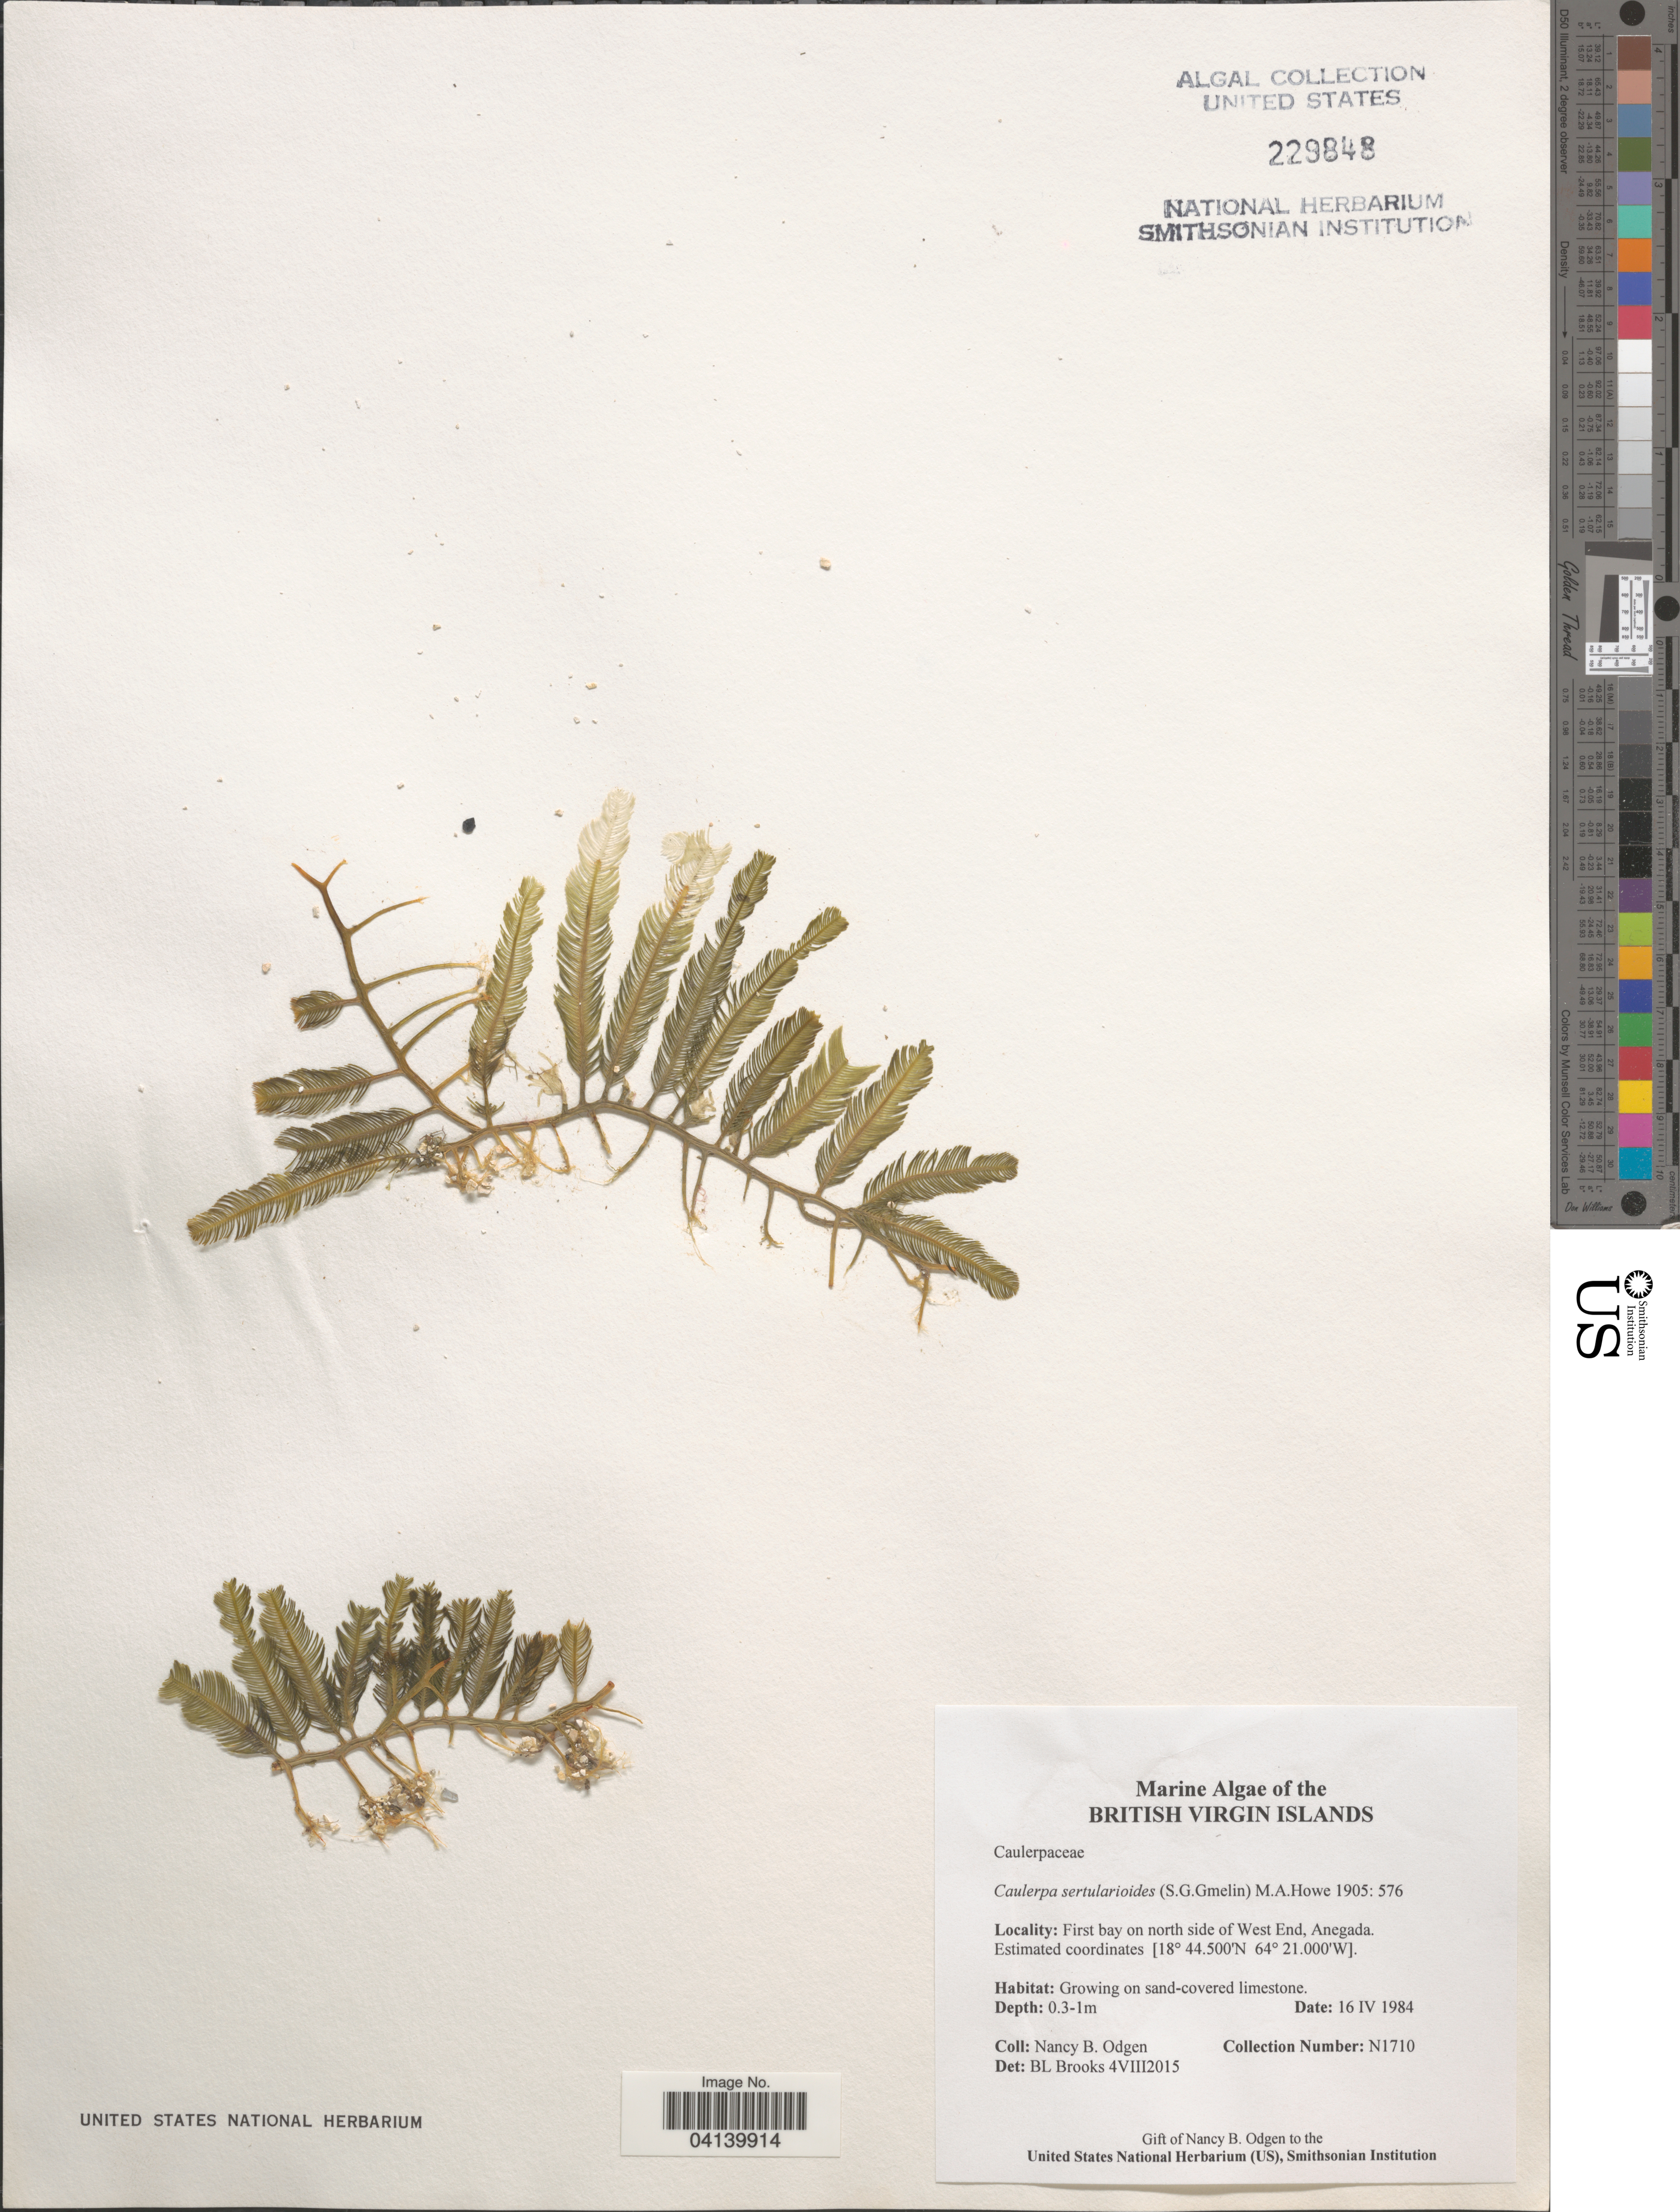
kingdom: Plantae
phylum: Chlorophyta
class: Ulvophyceae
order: Bryopsidales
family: Caulerpaceae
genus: Caulerpa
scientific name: Caulerpa sertularioides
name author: (S.G. Gmel.) M. Howe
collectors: N. Odgen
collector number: N1710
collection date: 1984-04-16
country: British Virgin Islands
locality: First bay on north side of West End, Anegada.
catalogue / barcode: US 229848